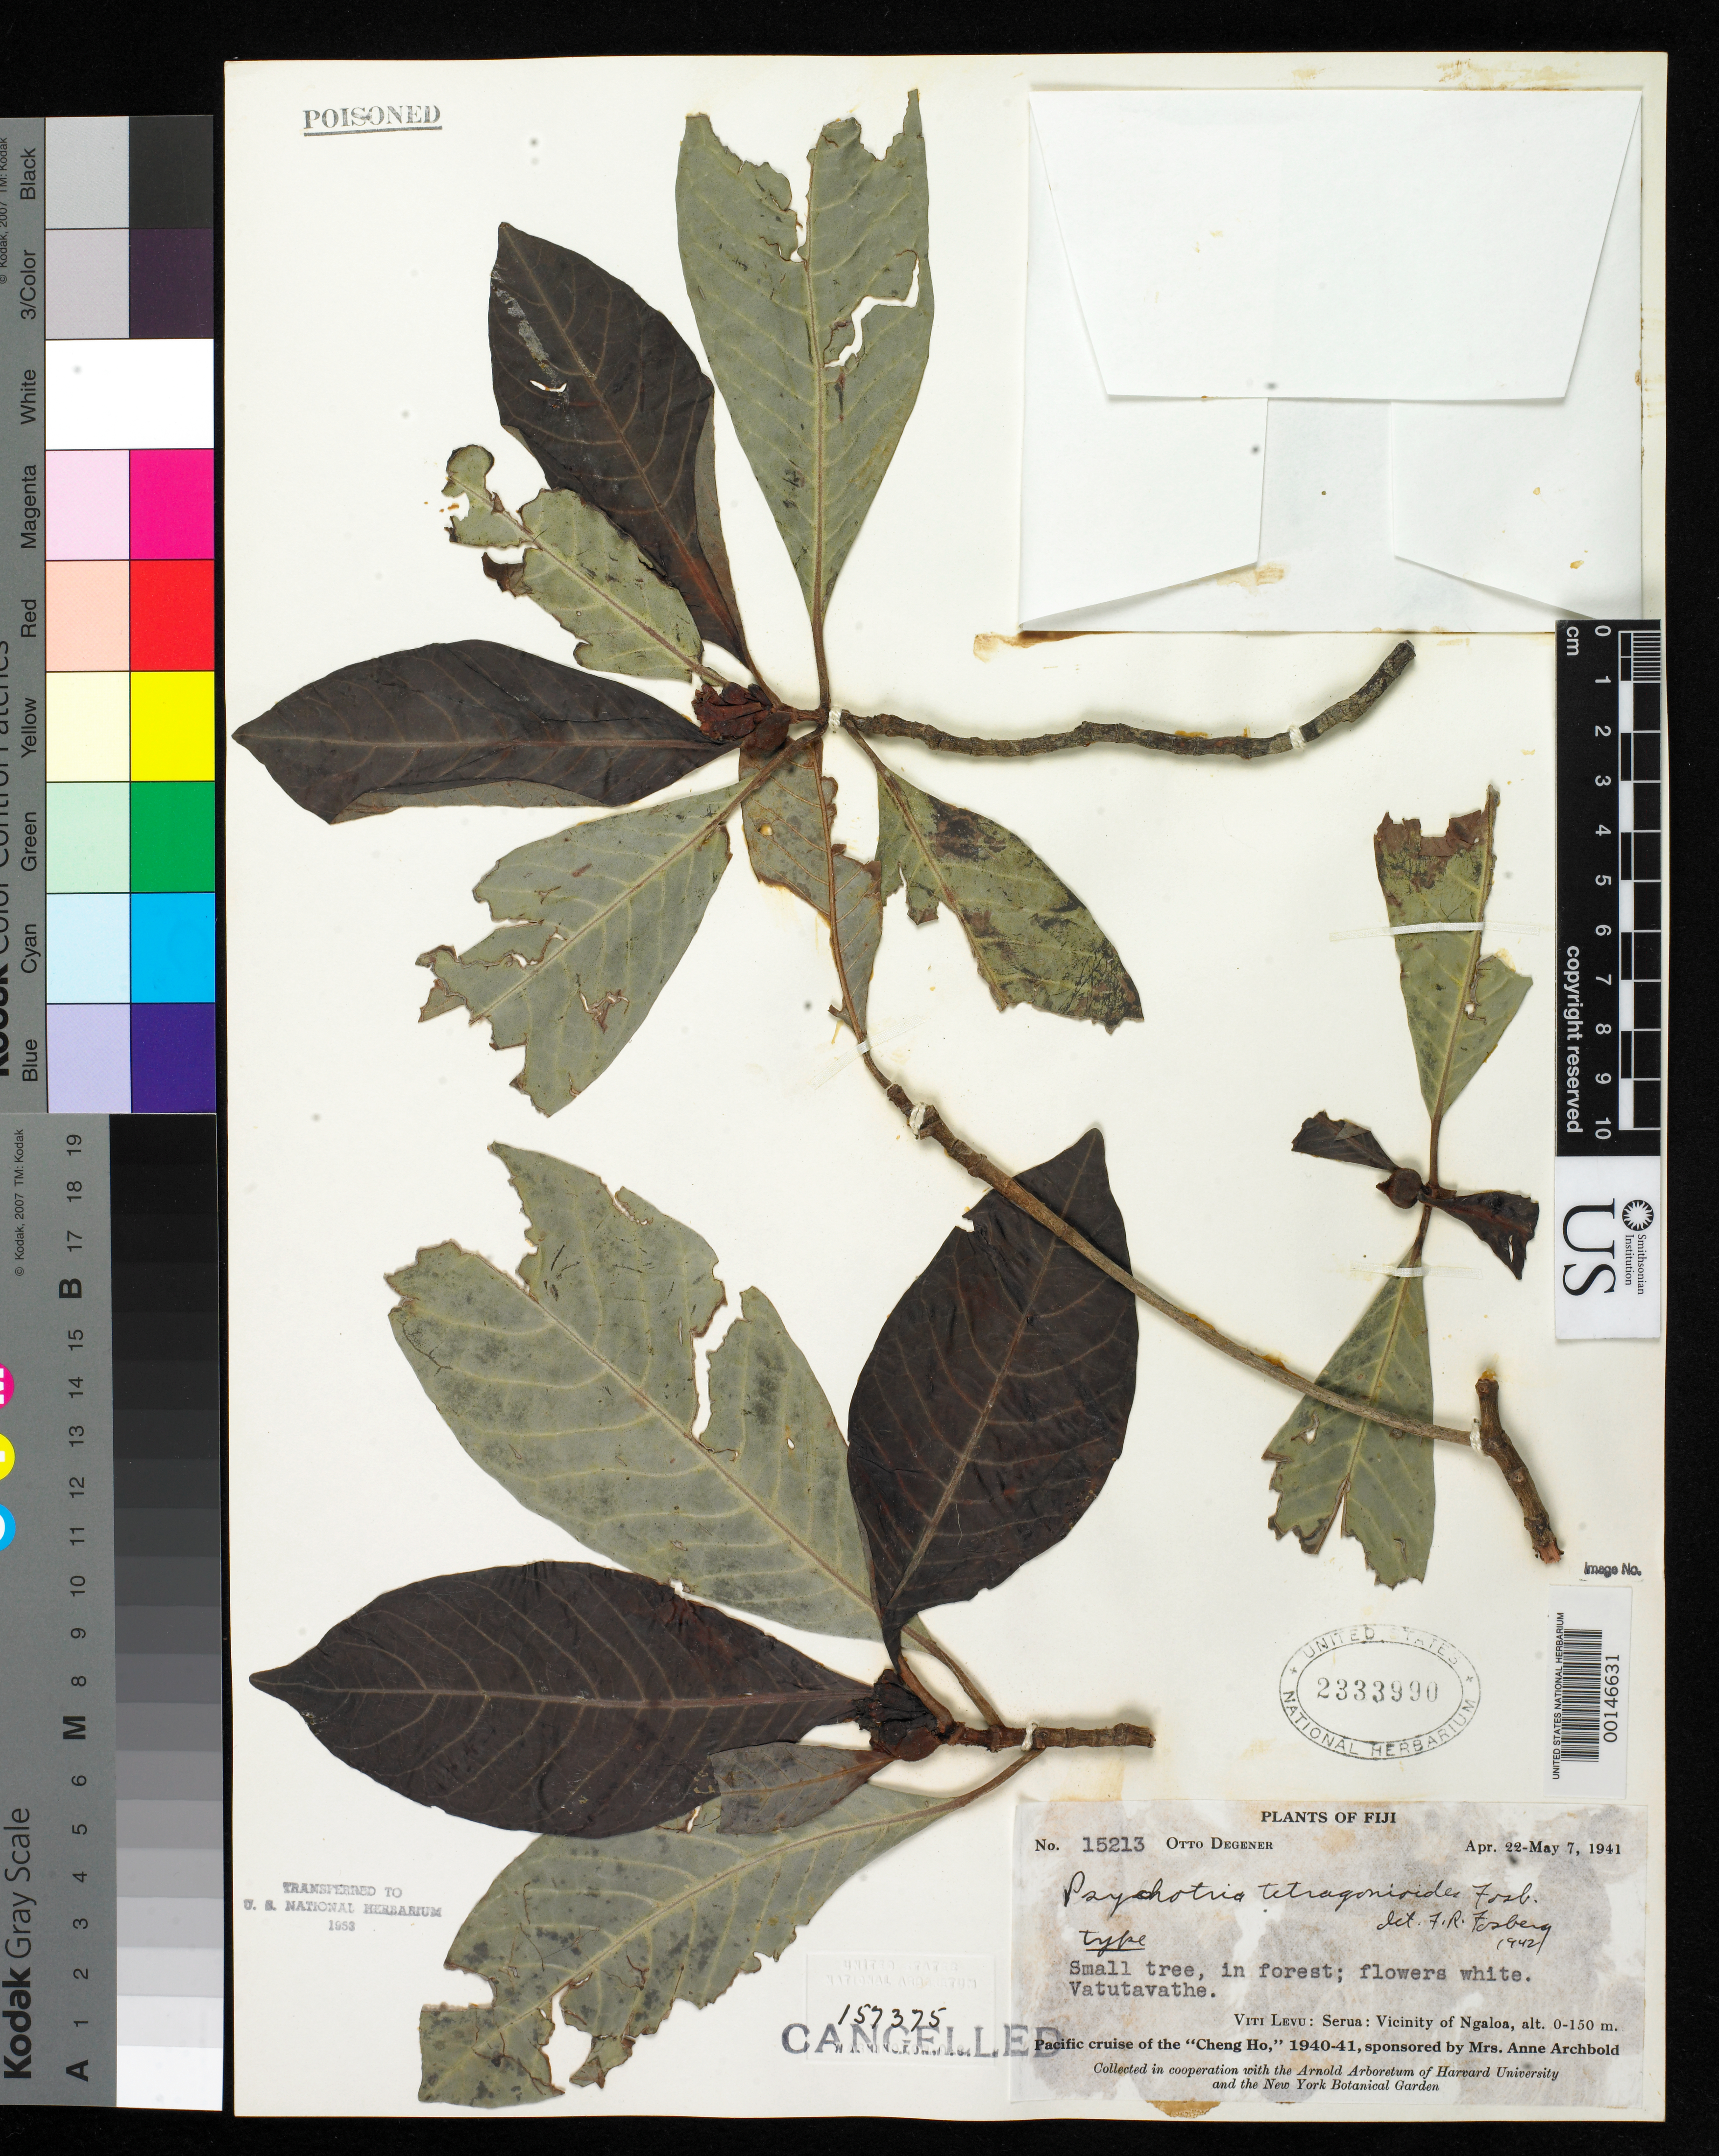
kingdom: Plantae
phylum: Tracheophyta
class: Magnoliopsida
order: Gentianales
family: Rubiaceae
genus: Psychotria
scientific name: Psychotria tetragonoides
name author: Fosberg in A.C. Sm.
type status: Holotype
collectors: O. Degener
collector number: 15213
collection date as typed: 22 Apr 1941 to 07 May 1941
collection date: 1941-04-22/1941-05-07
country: Fiji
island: Viti Levu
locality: Serua, vicinity of Ngaloa. [Viti Levu Group]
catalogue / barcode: US 2333990